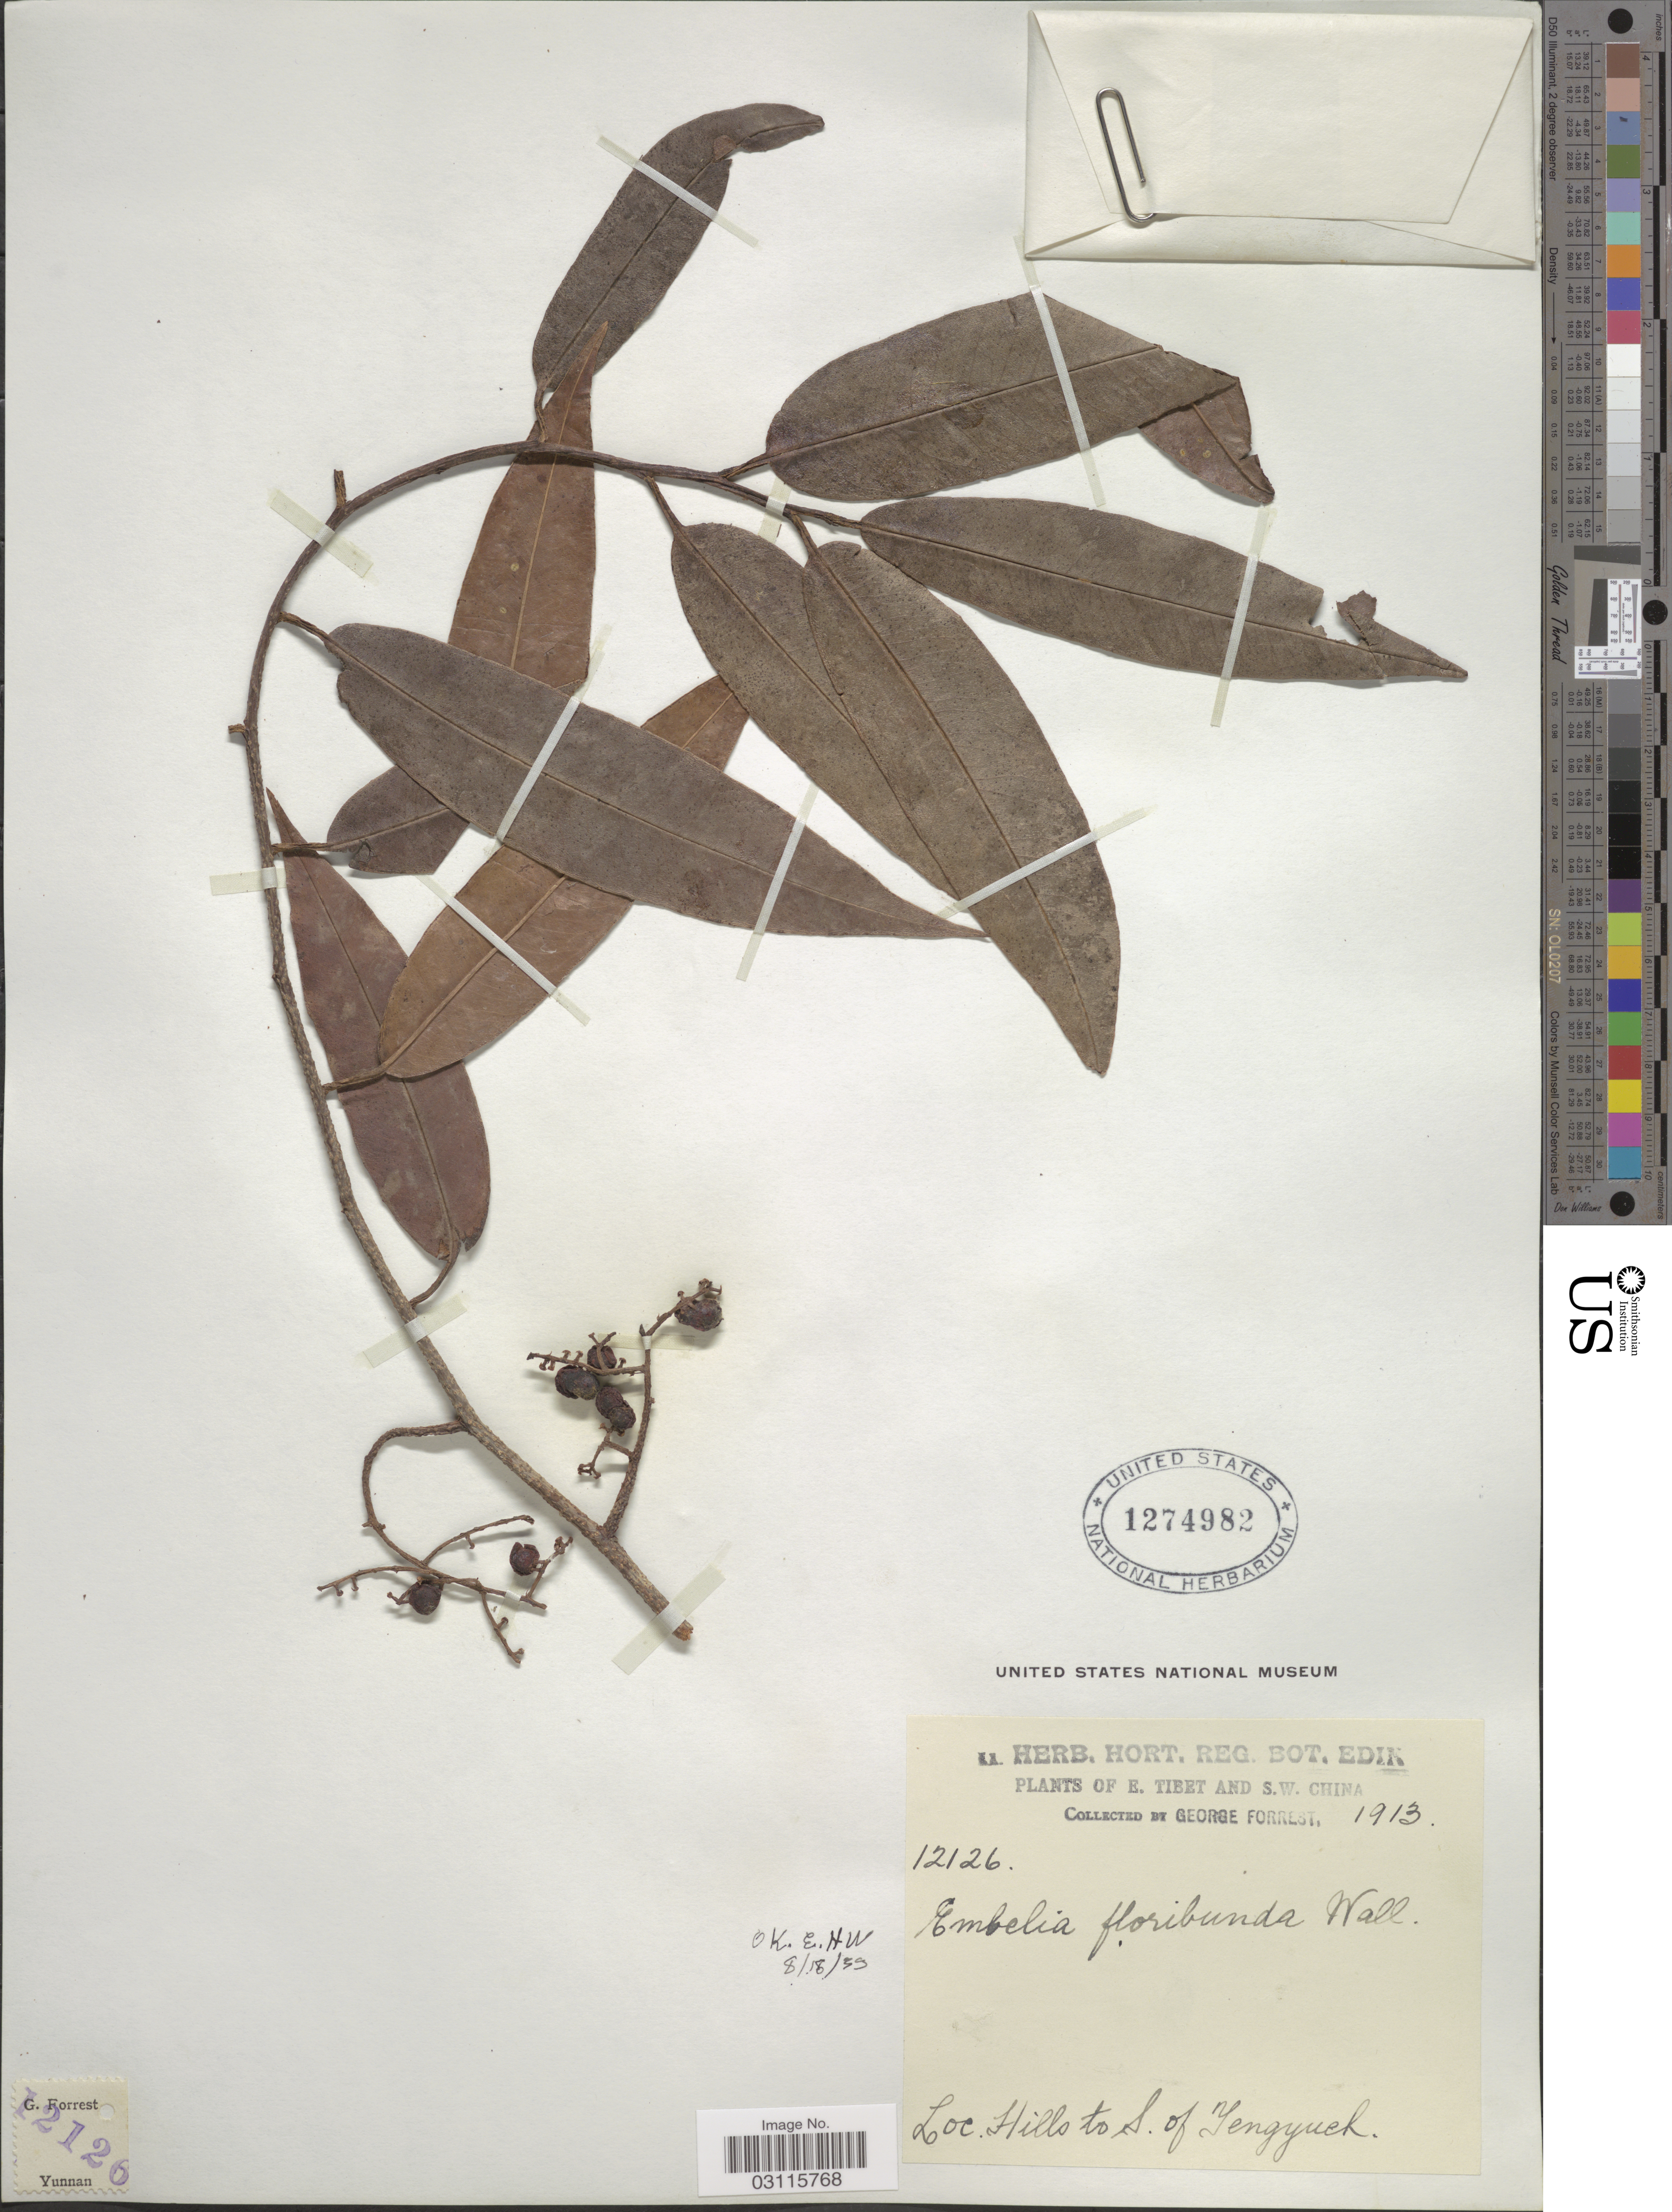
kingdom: Plantae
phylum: Tracheophyta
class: Magnoliopsida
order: Ericales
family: Primulaceae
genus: Embelia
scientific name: Embelia floribunda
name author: Wall.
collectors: G. Forrest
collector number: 12126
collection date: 1913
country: China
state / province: Yunnan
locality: Hills to S. of Yengyueh.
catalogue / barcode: US 1274982